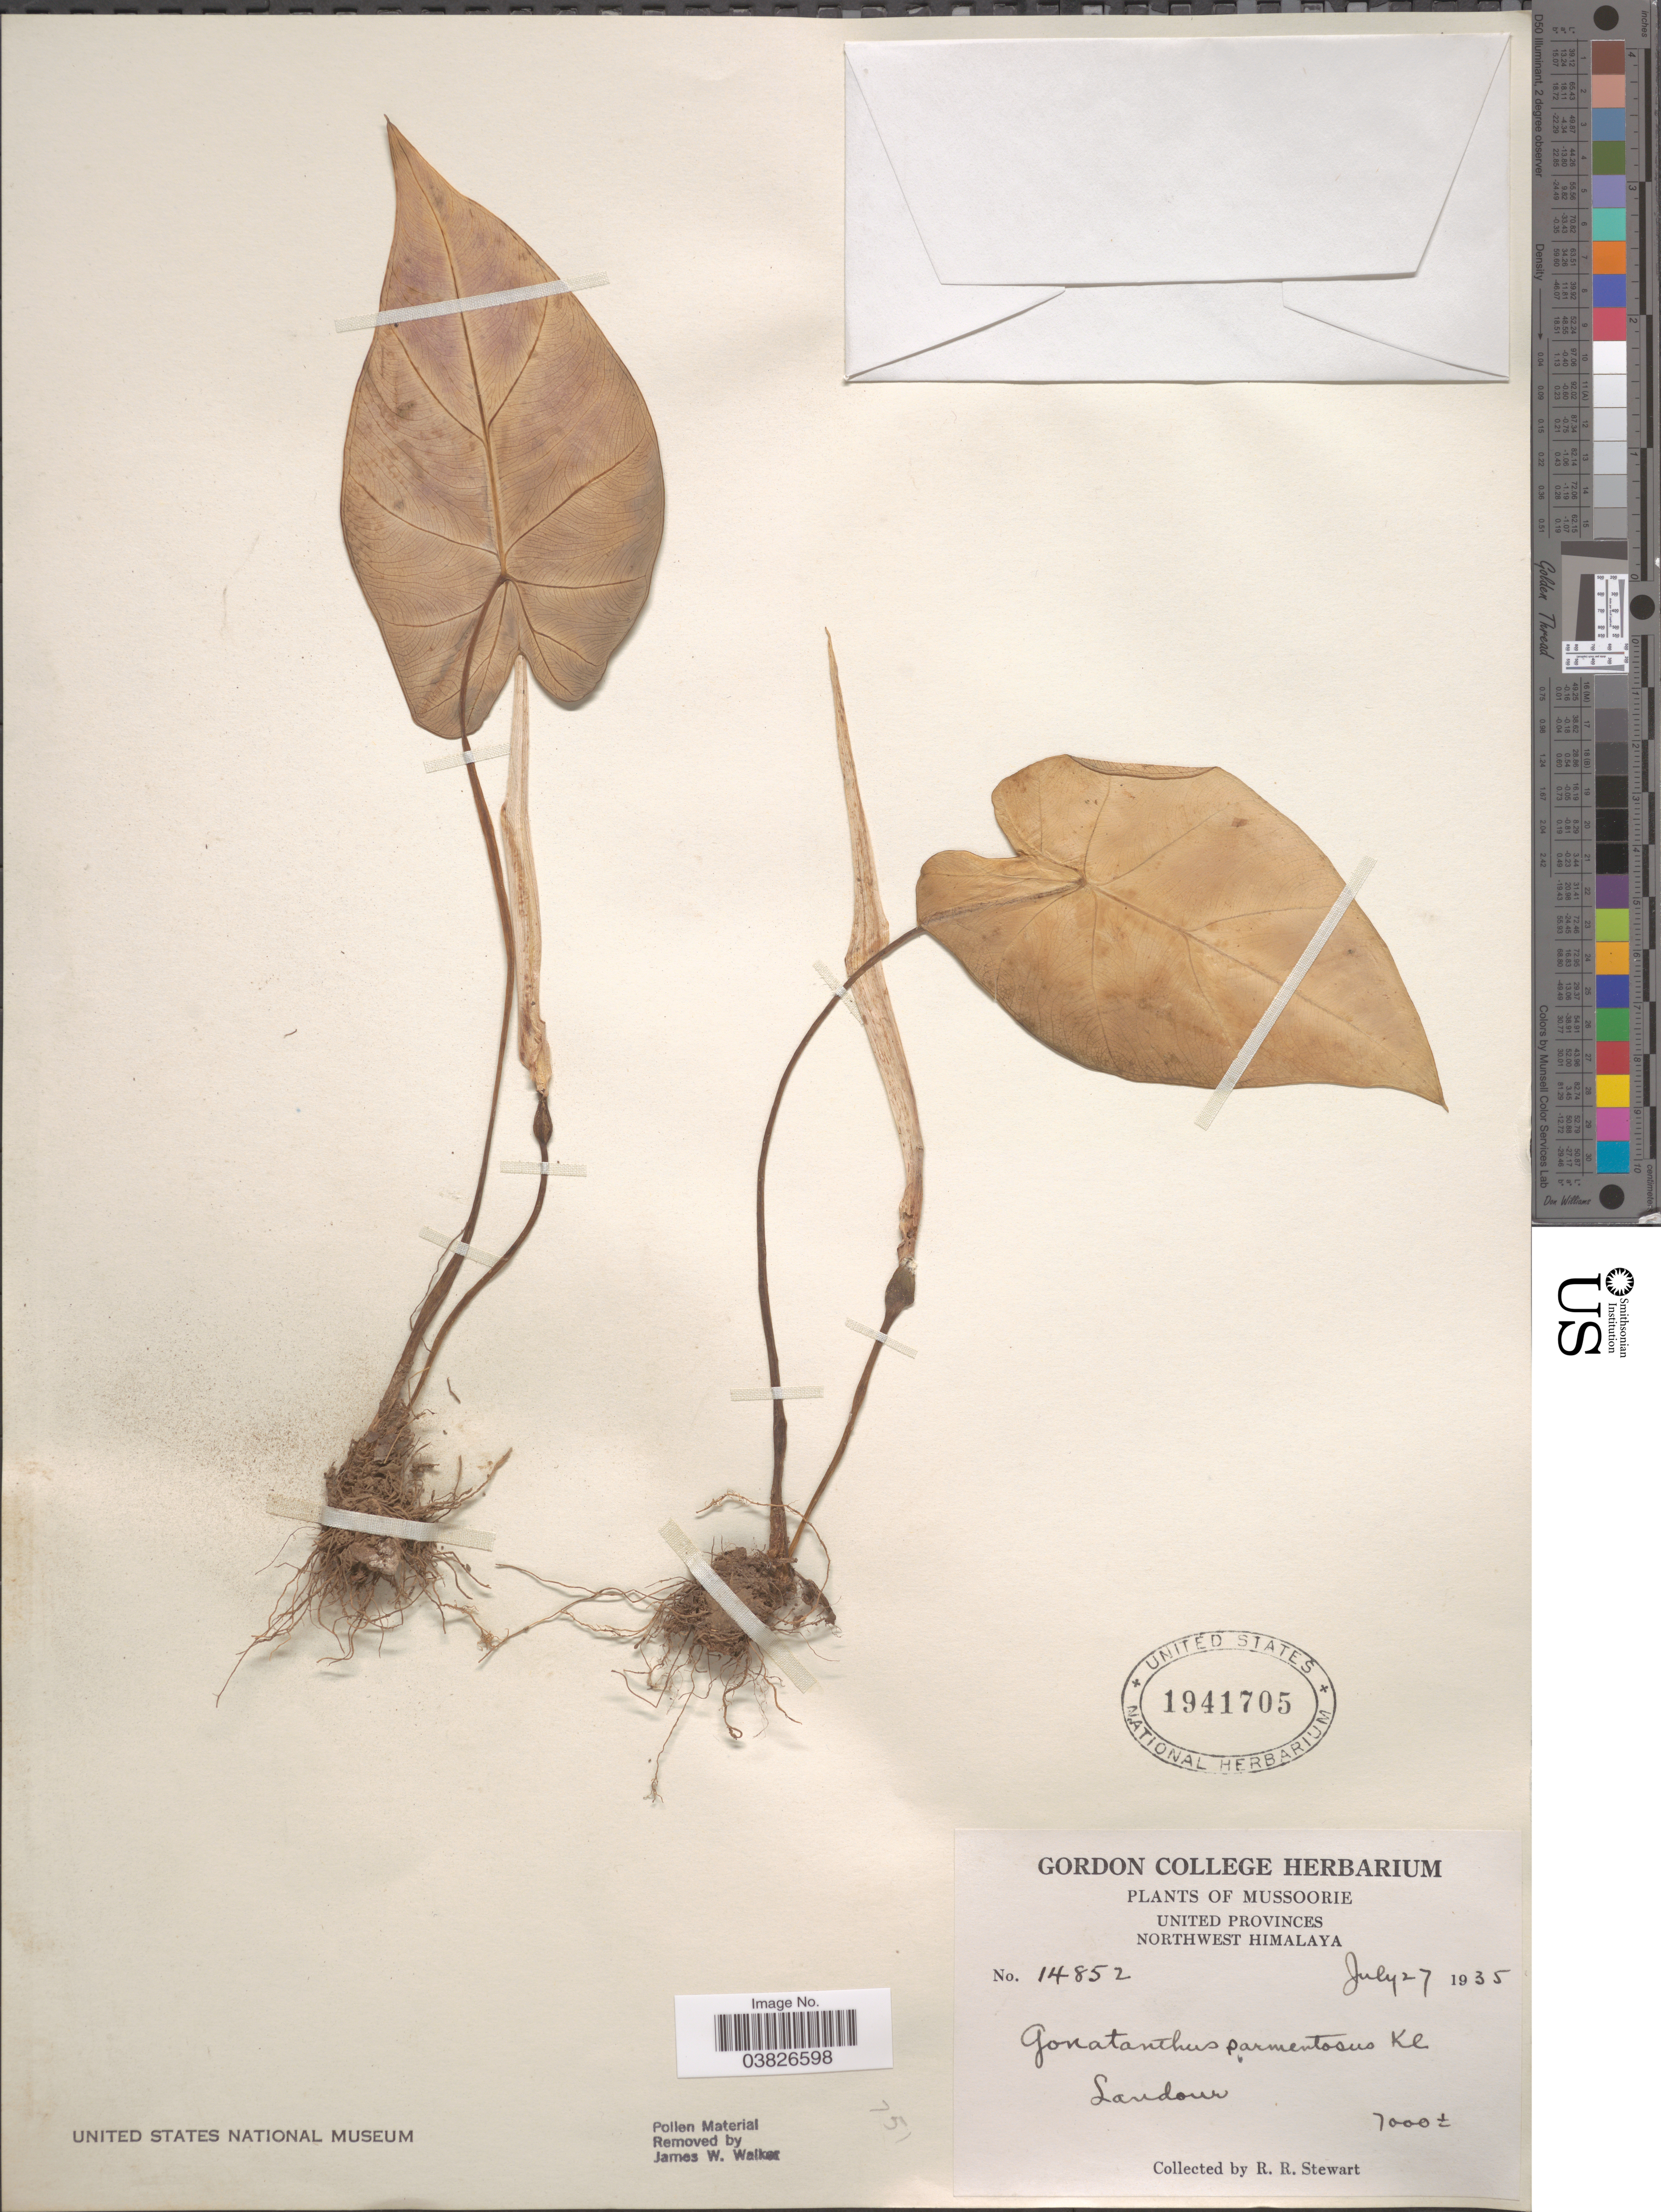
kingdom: Plantae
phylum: Tracheophyta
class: Liliopsida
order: Alismatales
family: Araceae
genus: Remusatia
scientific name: Remusatia pumila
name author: (D. Don) H. Li & A. Hay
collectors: R. Stewart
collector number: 14852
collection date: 1935-07-27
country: India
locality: Mussoorie. United Provinces. Northwest Himalaya. Landour.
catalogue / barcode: US 1941705